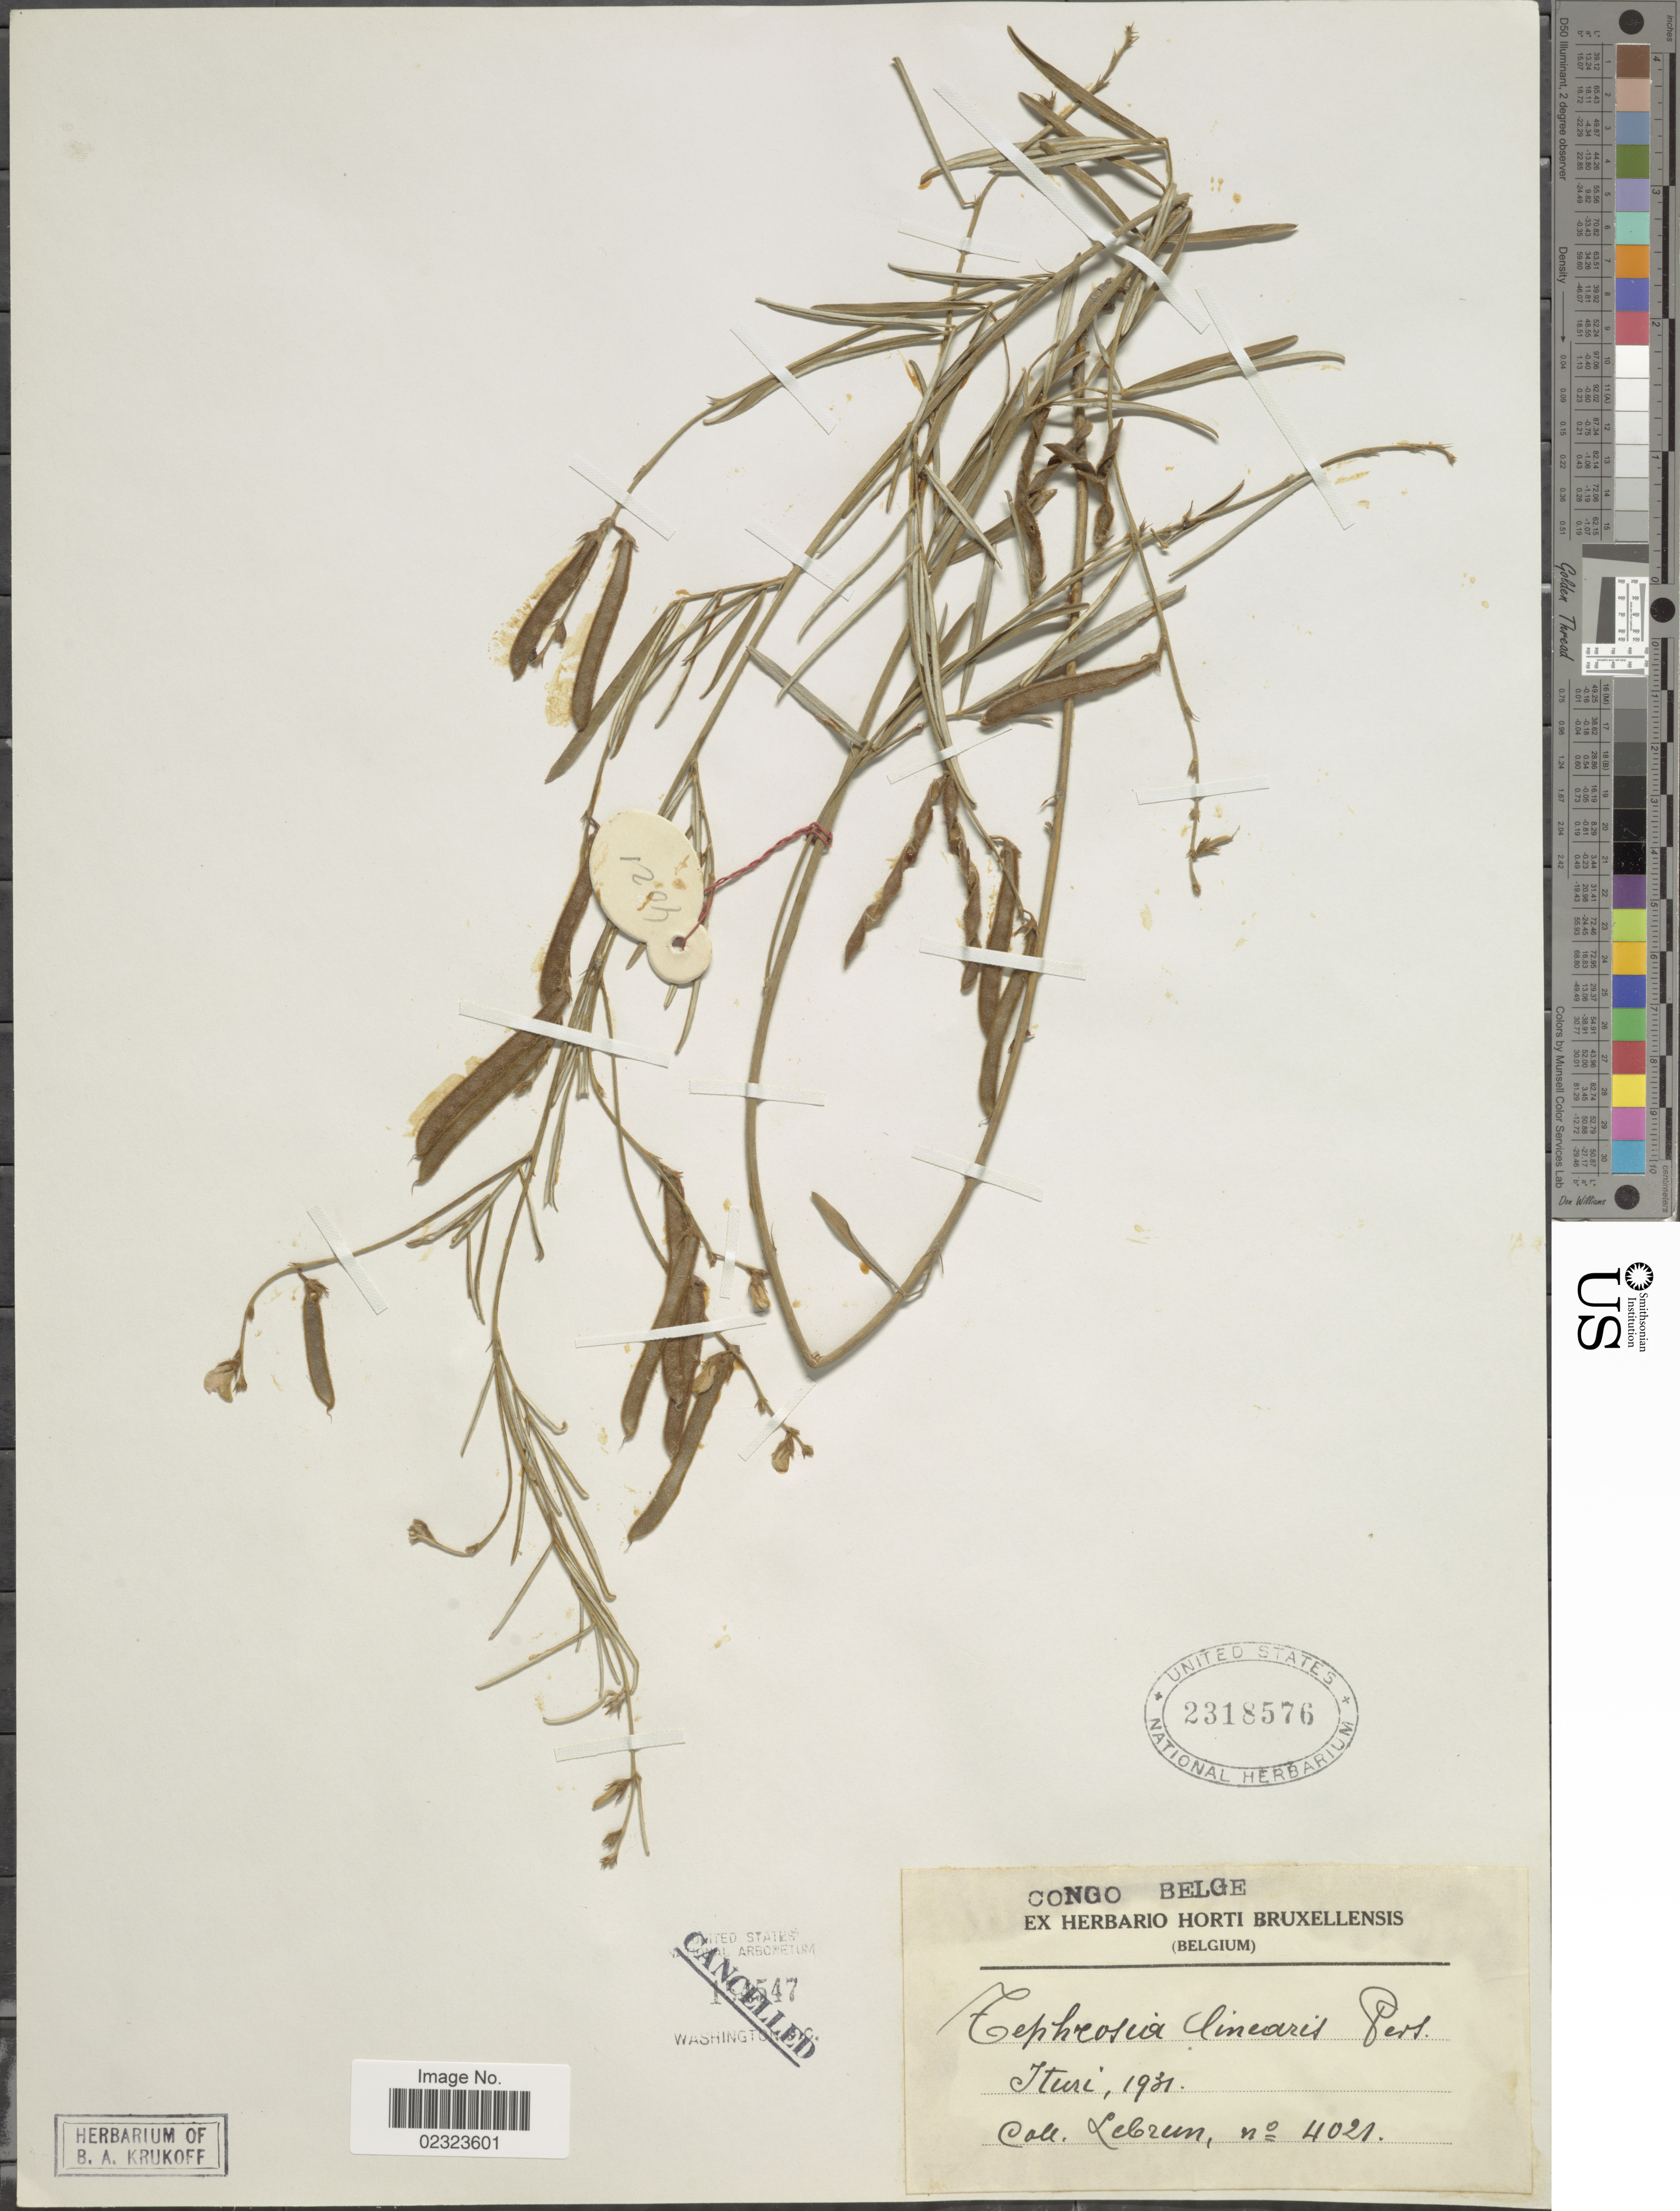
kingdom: Plantae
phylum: Tracheophyta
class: Magnoliopsida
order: Fabales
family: Fabaceae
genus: Tephrosia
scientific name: Tephrosia linearis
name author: (Willd.) Pers.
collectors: J.A. Lebrun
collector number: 4021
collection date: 1931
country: Congo, Democratic Republic of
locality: Congo Belge, Ituri.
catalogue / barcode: US 2318576